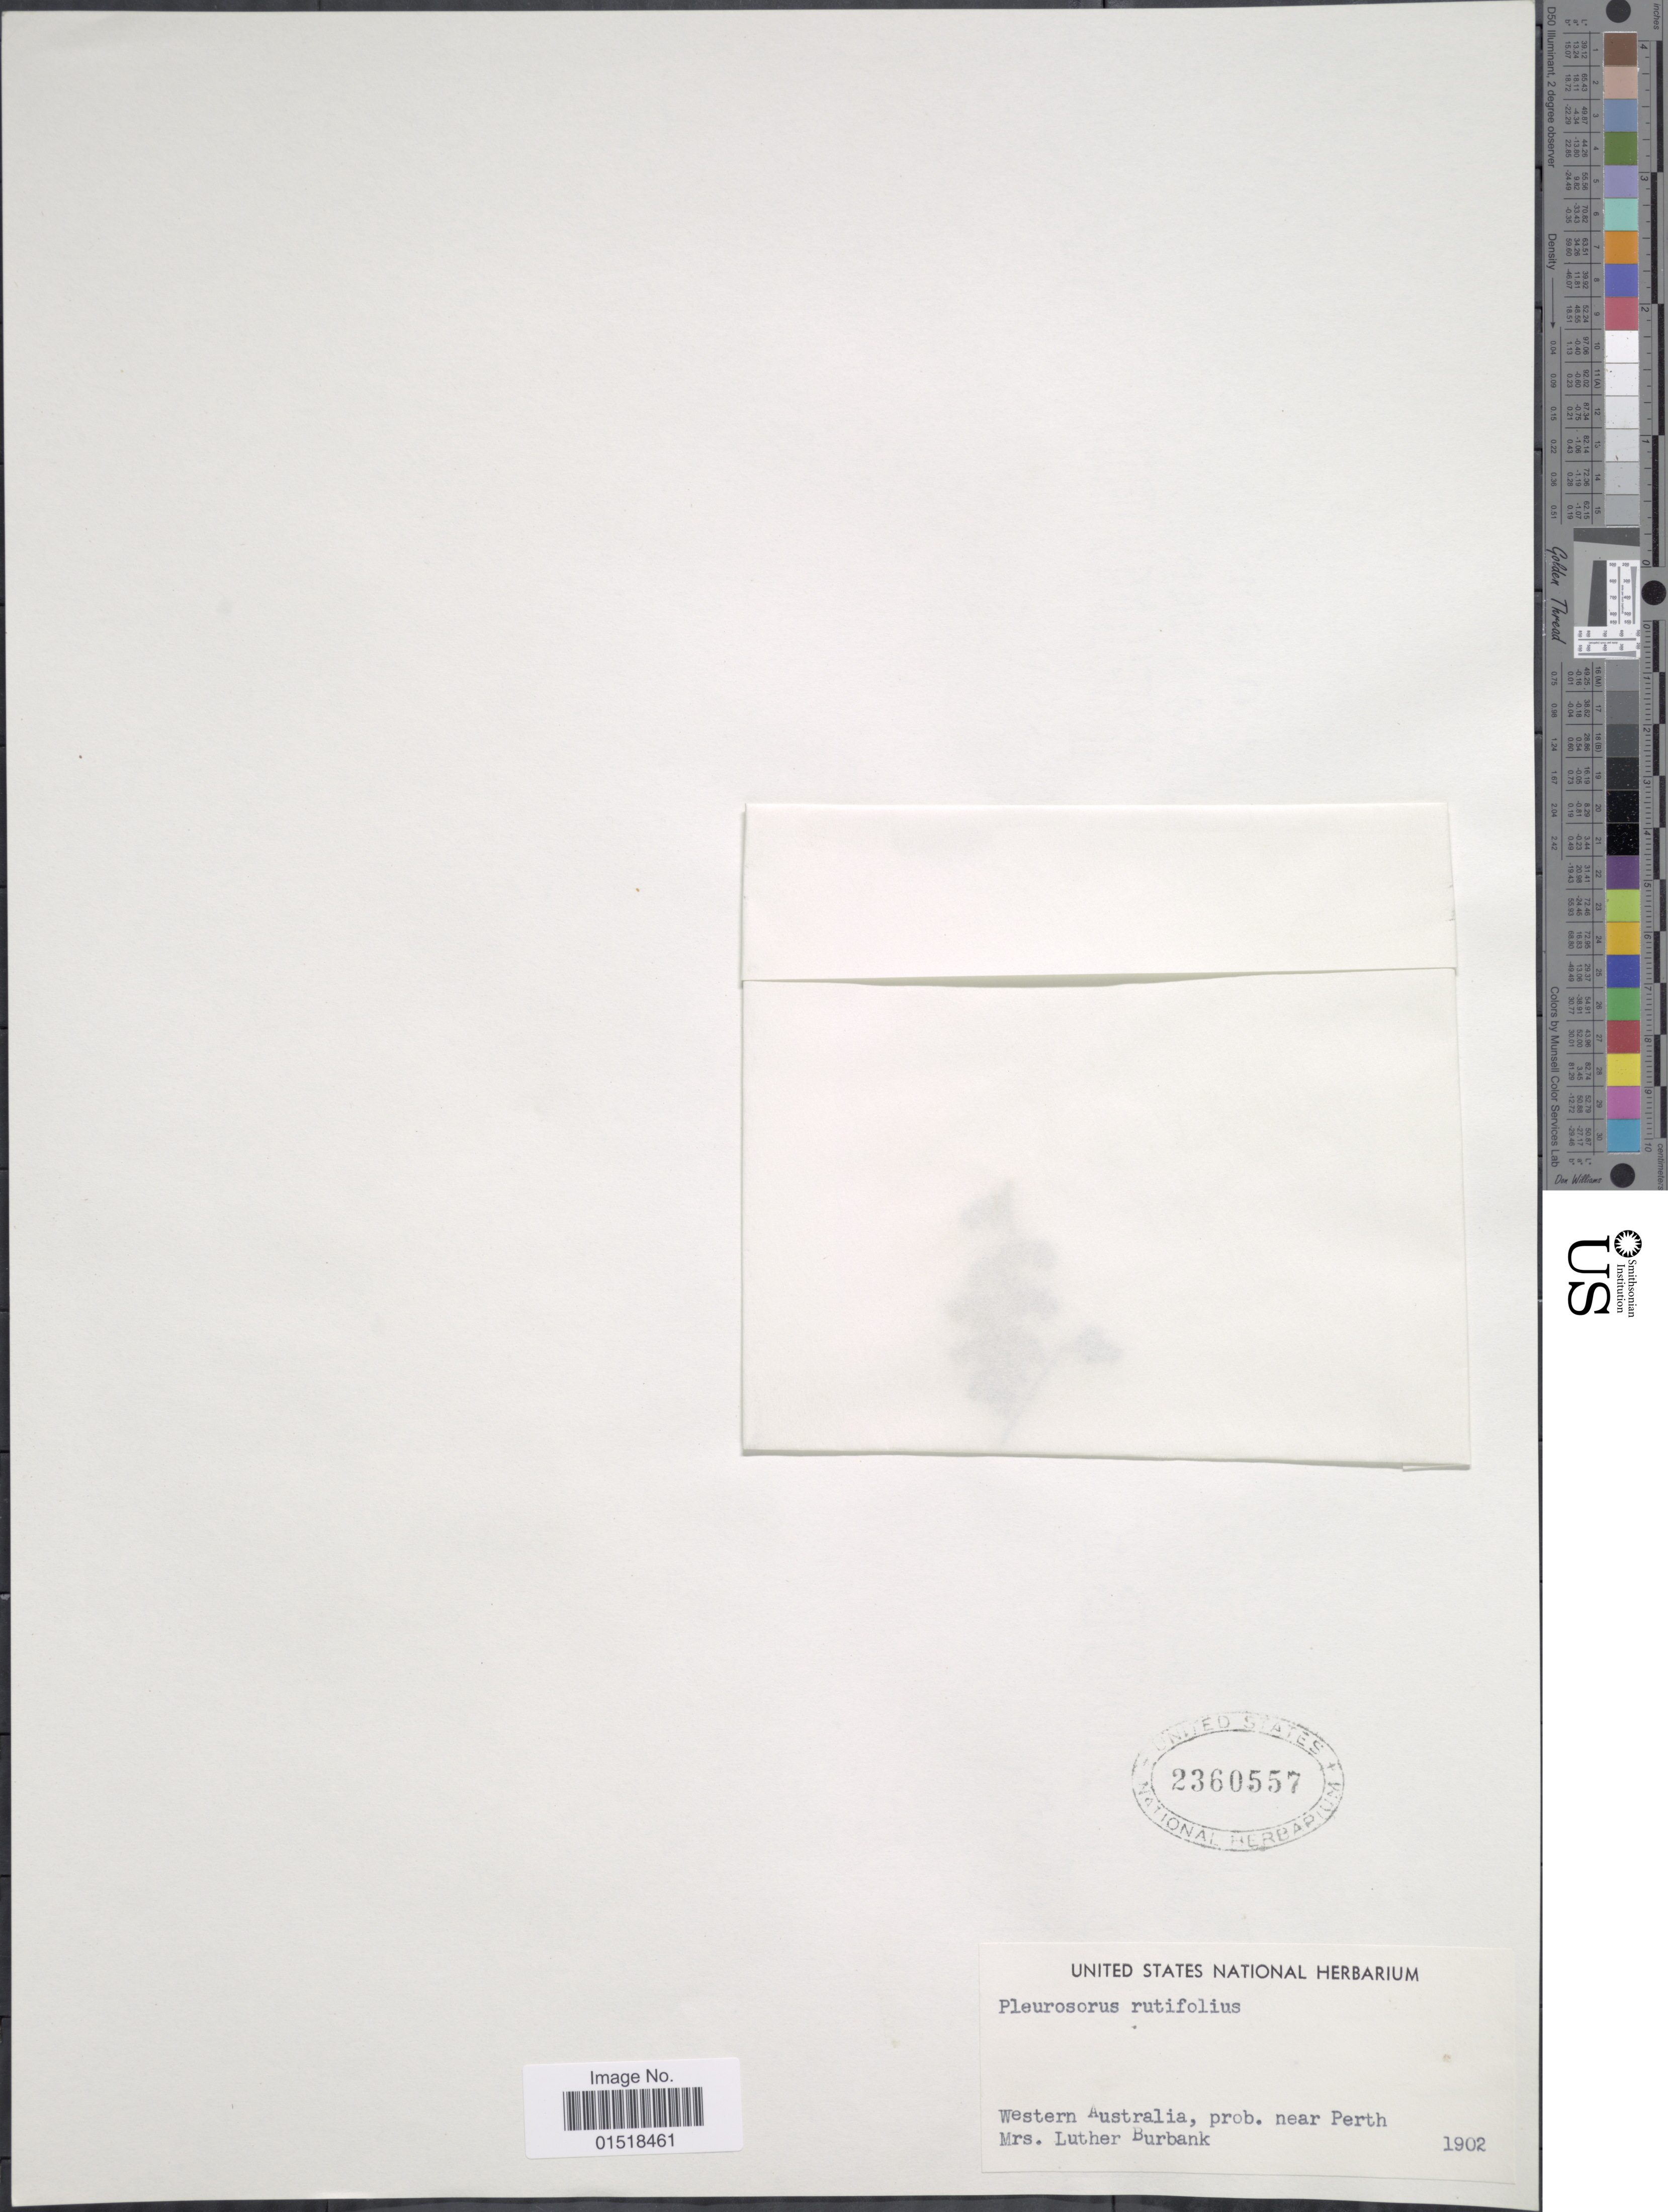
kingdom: Plantae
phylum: Tracheophyta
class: Polypodiopsida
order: Polypodiales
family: Aspleniaceae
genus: Asplenium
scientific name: Asplenium rutifolium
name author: (P.J. Bergius) Kunze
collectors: L. Burbank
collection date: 1902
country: Australia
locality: Western Australia, prob. near Perth.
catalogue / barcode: US 2360557